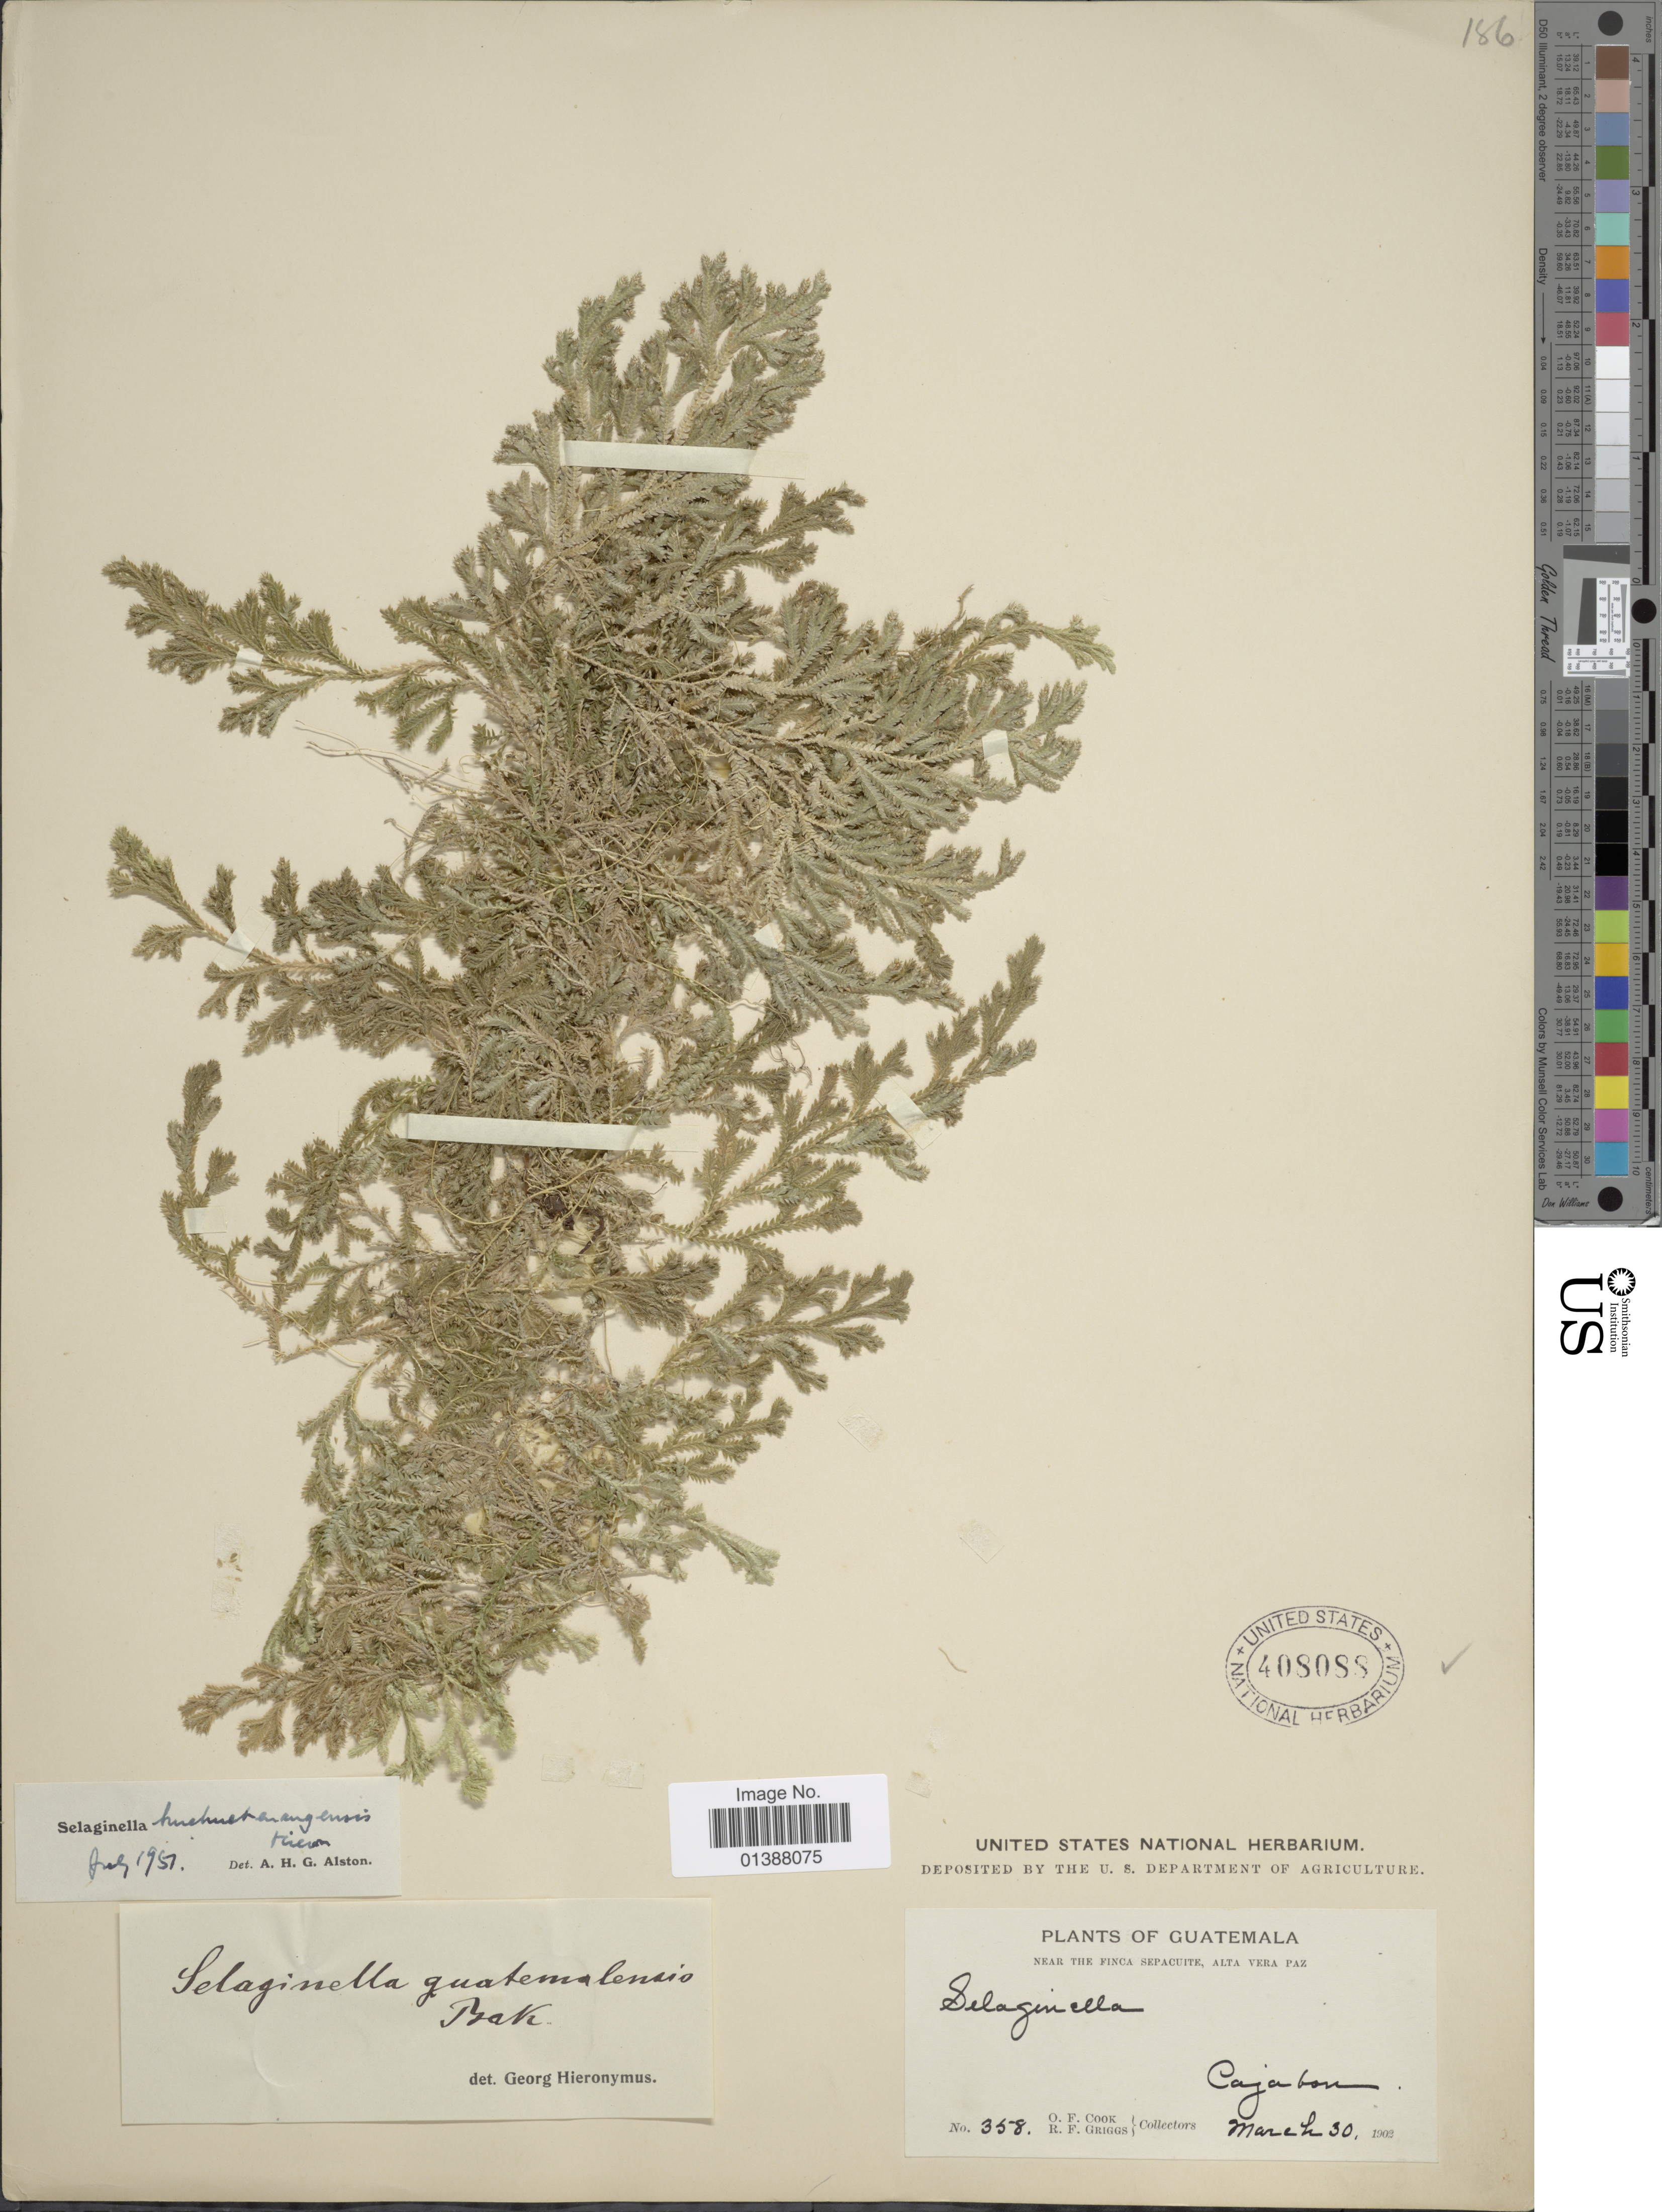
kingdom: Plantae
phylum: Tracheophyta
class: Lycopodiopsida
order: Selaginellales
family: Selaginellaceae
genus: Selaginella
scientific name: Selaginella huehuetenangensis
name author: Hieron.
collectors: O. F. Cook & R. F. Griggs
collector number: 358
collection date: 1902-03-30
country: Guatemala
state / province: Alta Verapaz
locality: Near the Finca Sepacuite, Cajabon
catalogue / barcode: US 408088